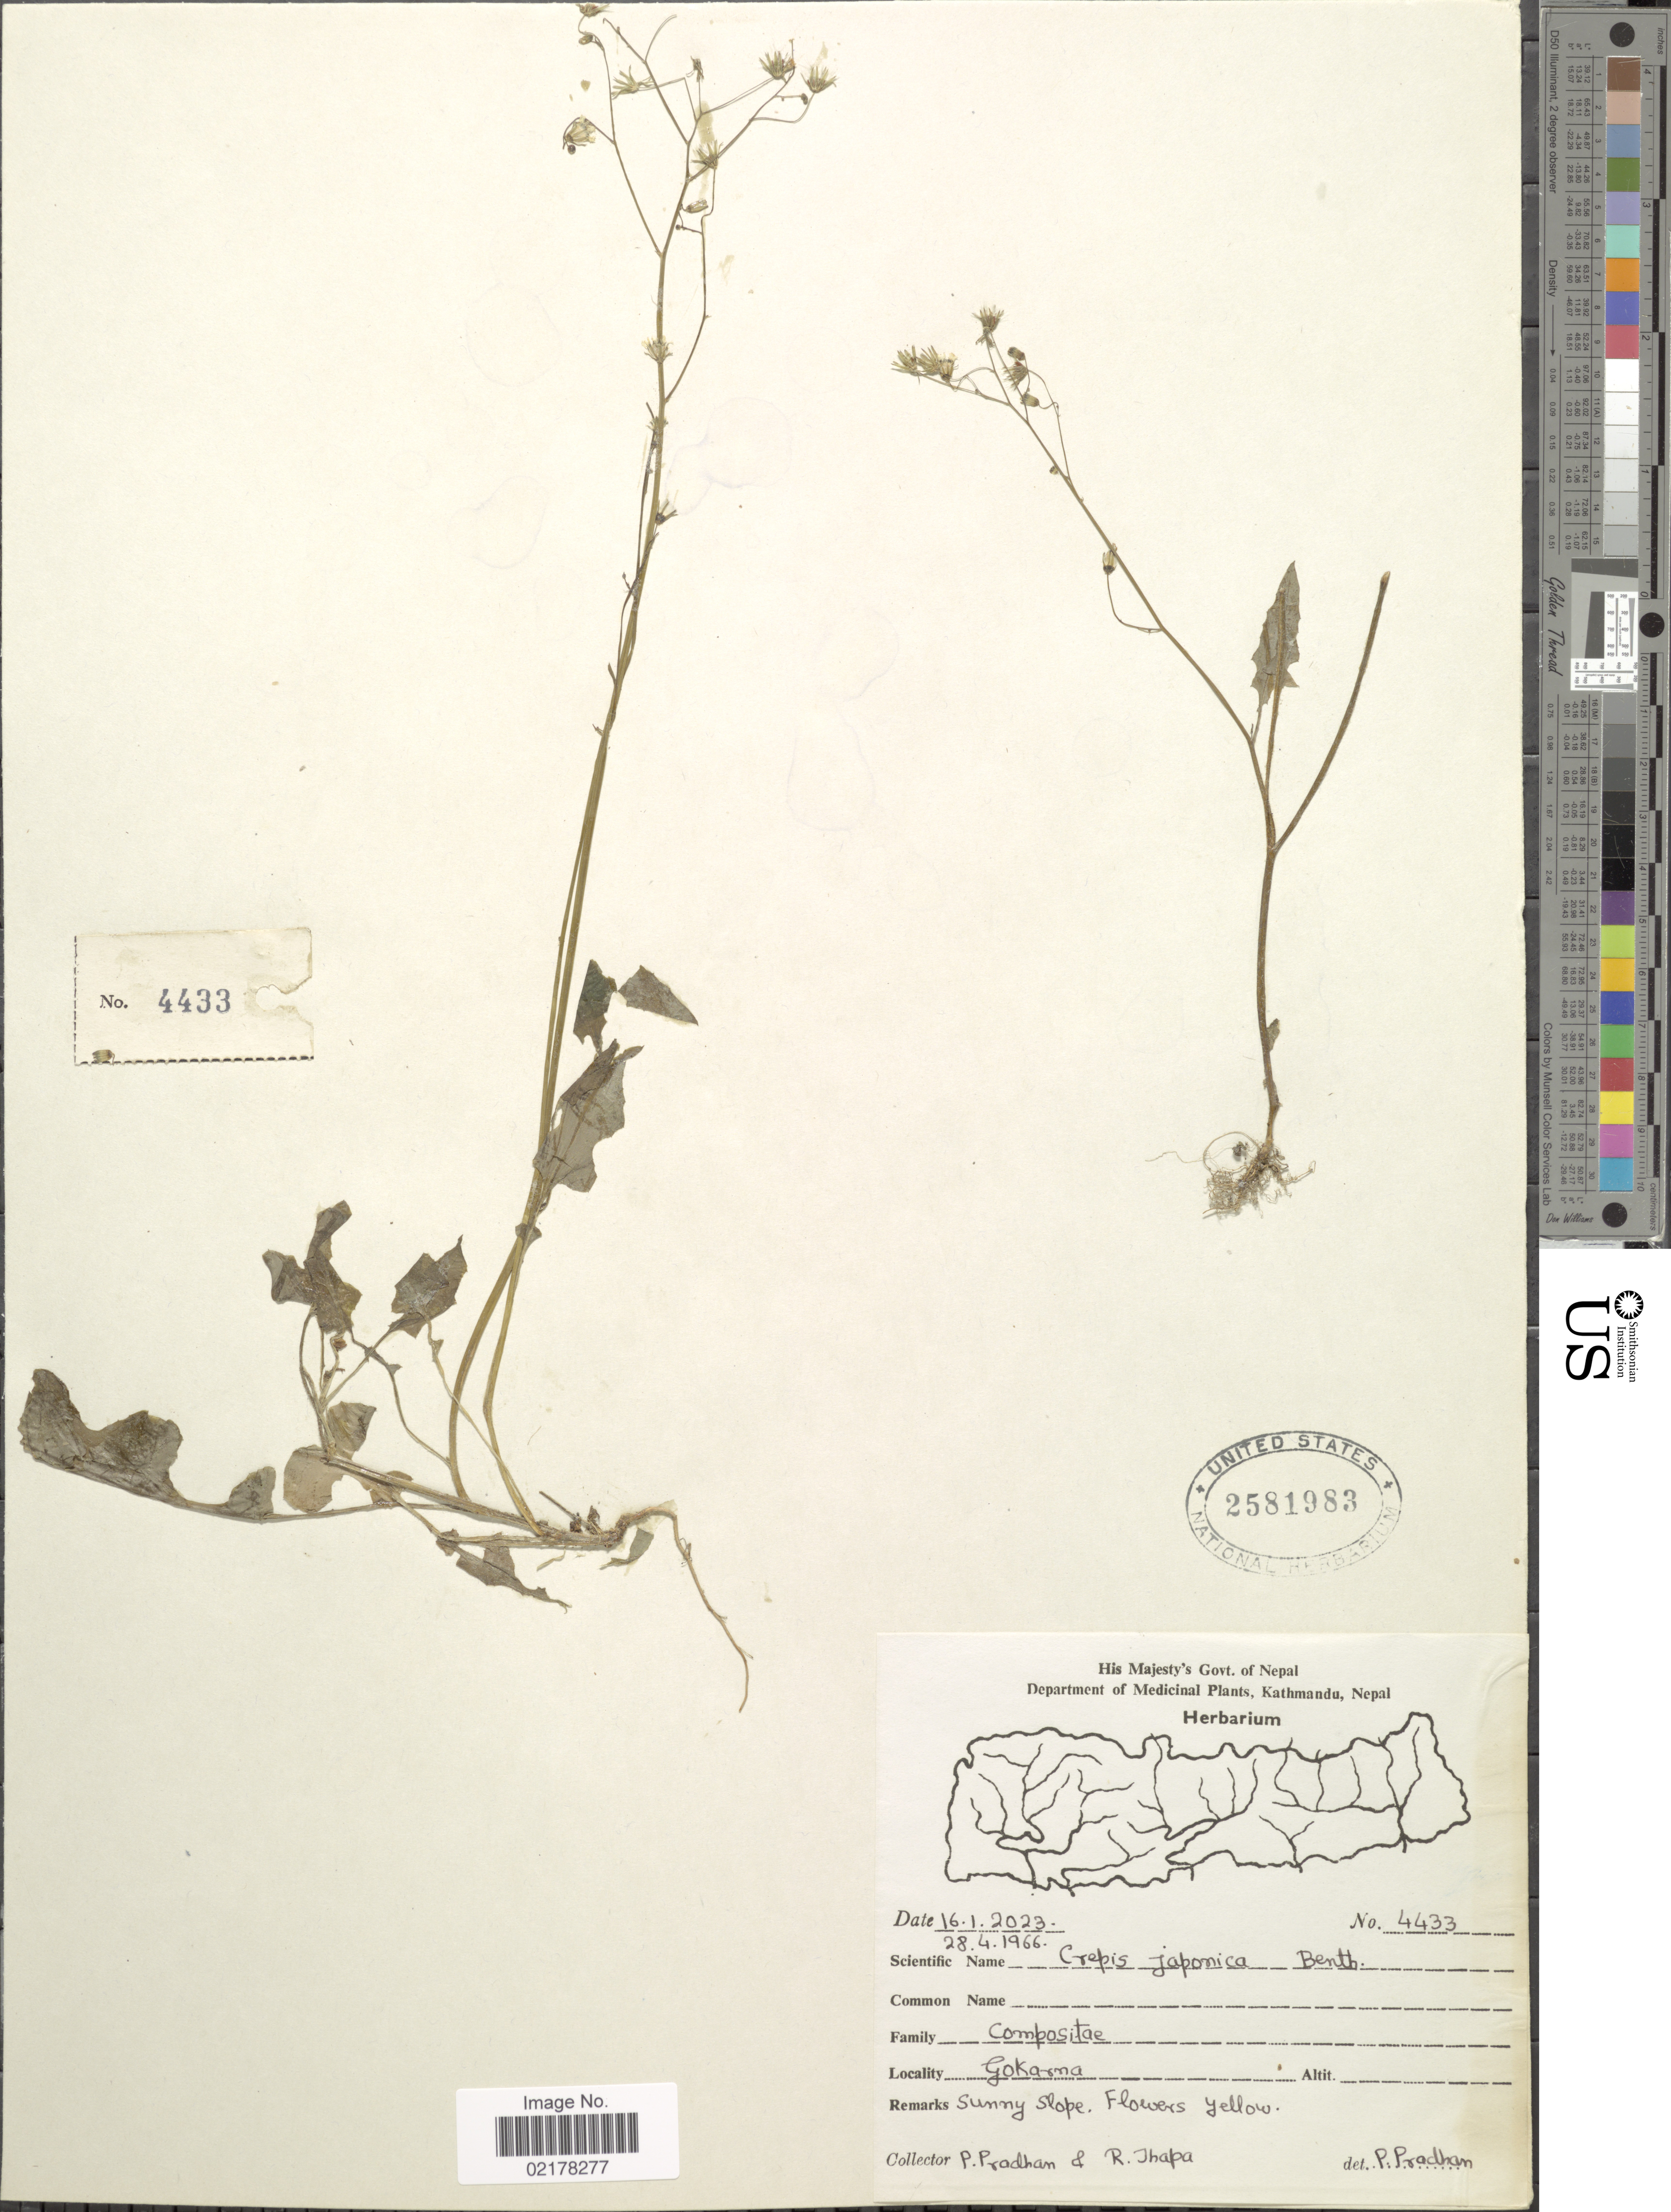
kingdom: Plantae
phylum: Tracheophyta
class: Magnoliopsida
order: Asterales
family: Asteraceae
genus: Youngia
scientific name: Youngia japonica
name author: (L.) DC.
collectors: P. Pradhan & R. Thapa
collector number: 4433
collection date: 1966-04-28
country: Nepal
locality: Kathmandu, Gokarna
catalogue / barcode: US 2581983